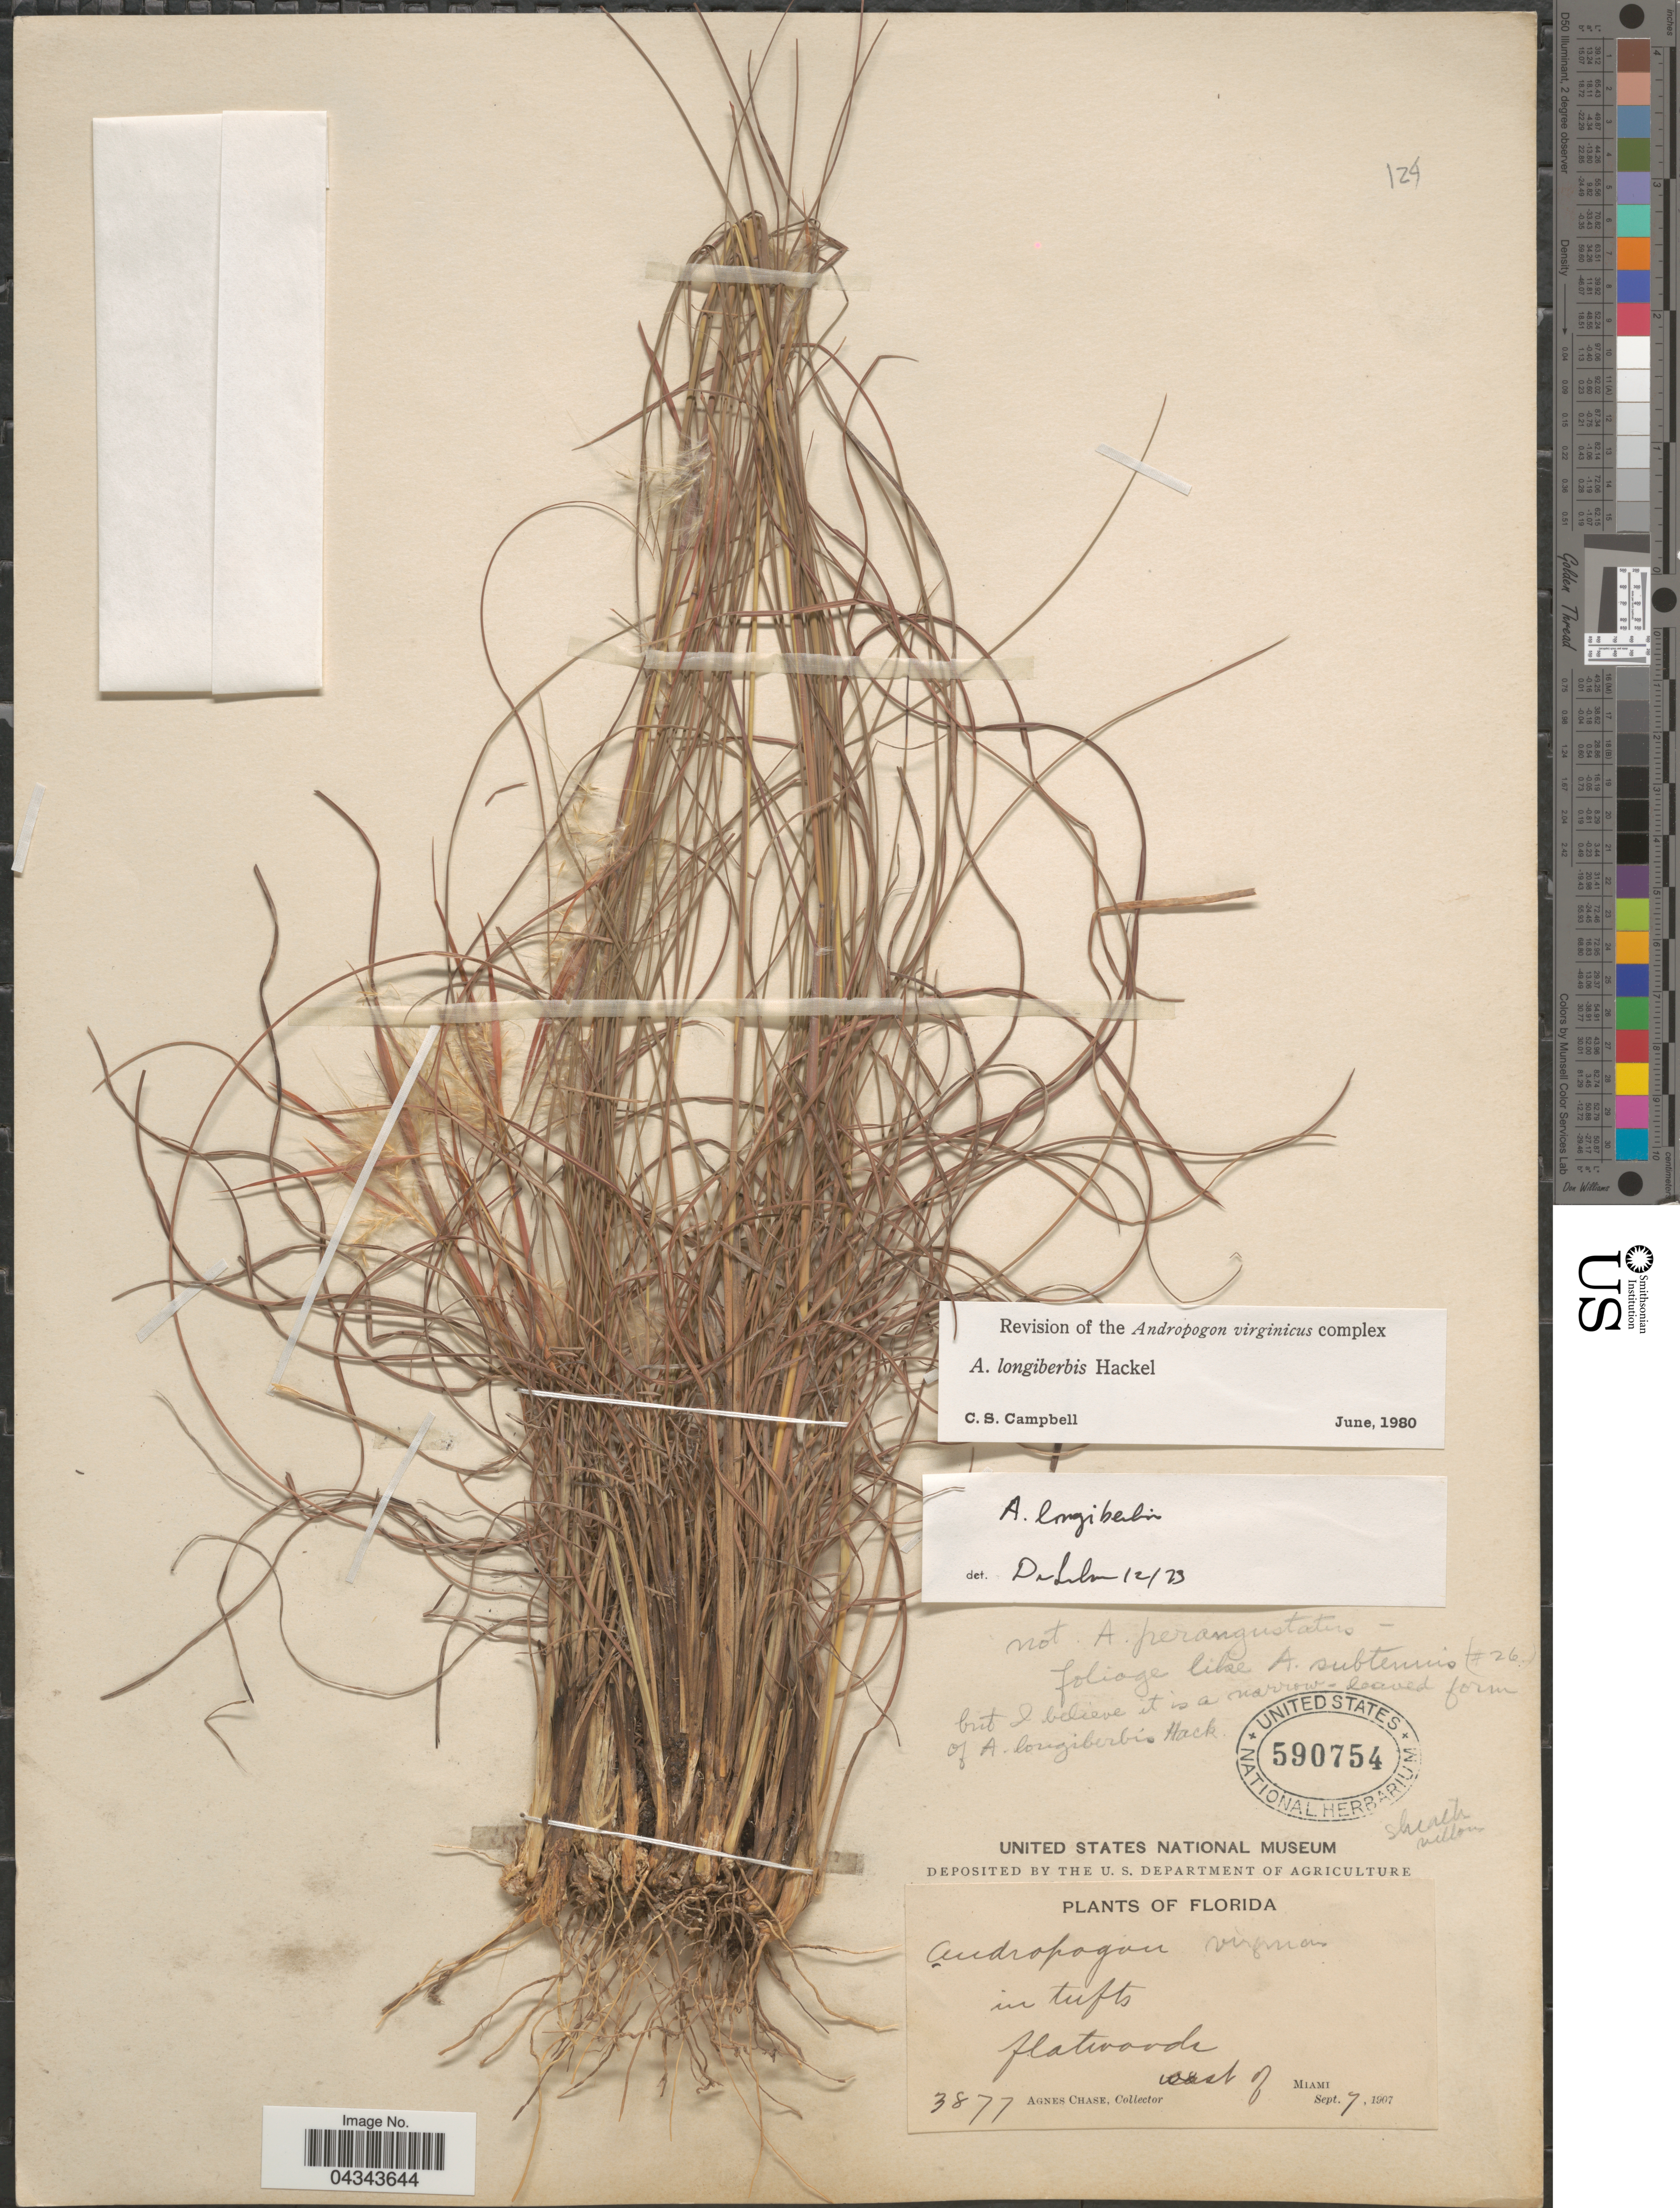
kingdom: Plantae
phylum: Tracheophyta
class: Liliopsida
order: Poales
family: Poaceae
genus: Andropogon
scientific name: Andropogon longiberbis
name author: Hack.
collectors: A. Chase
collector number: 3877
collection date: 1907-09-07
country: United States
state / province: Florida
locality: Flatwoods west of Miami.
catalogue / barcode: US 590754